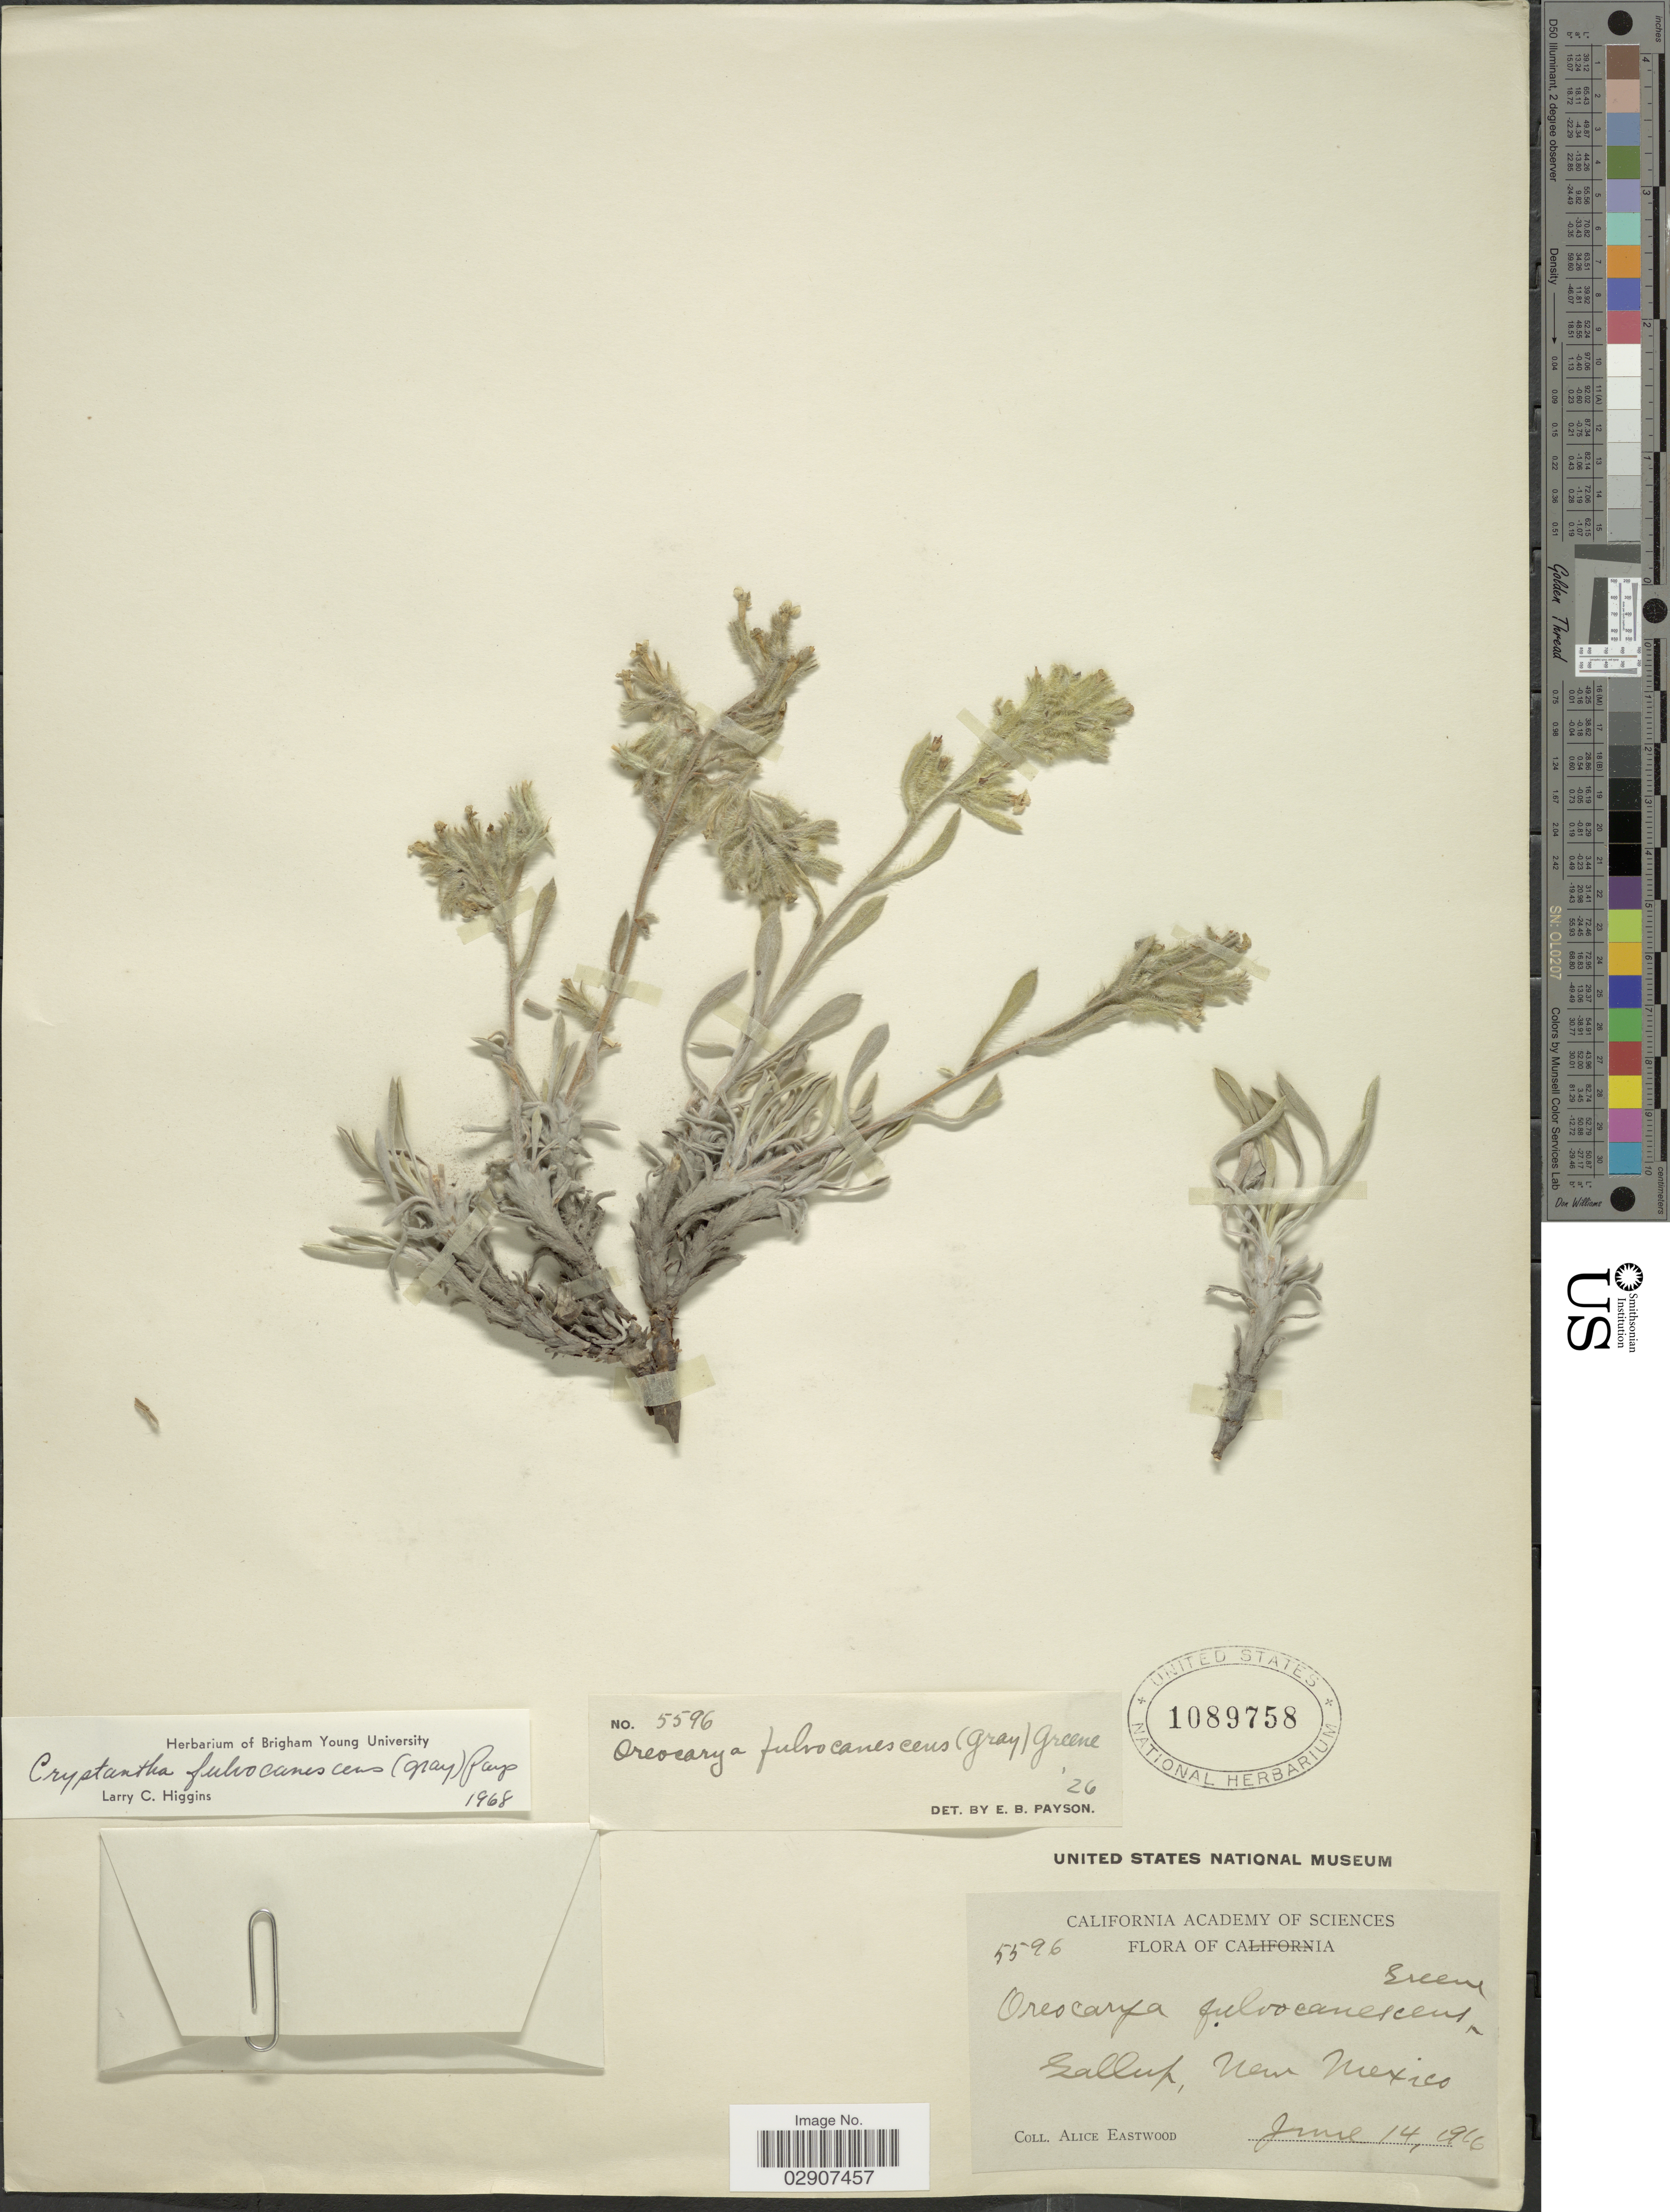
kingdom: Plantae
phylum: Tracheophyta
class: Magnoliopsida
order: Boraginales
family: Boraginaceae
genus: Cryptantha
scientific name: Cryptantha fulvocanescens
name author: (S. Watson) Payson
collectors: A. Eastwood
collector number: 5596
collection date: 1916-06-14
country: United States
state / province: New Mexico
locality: Gallup.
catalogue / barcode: US 1089758